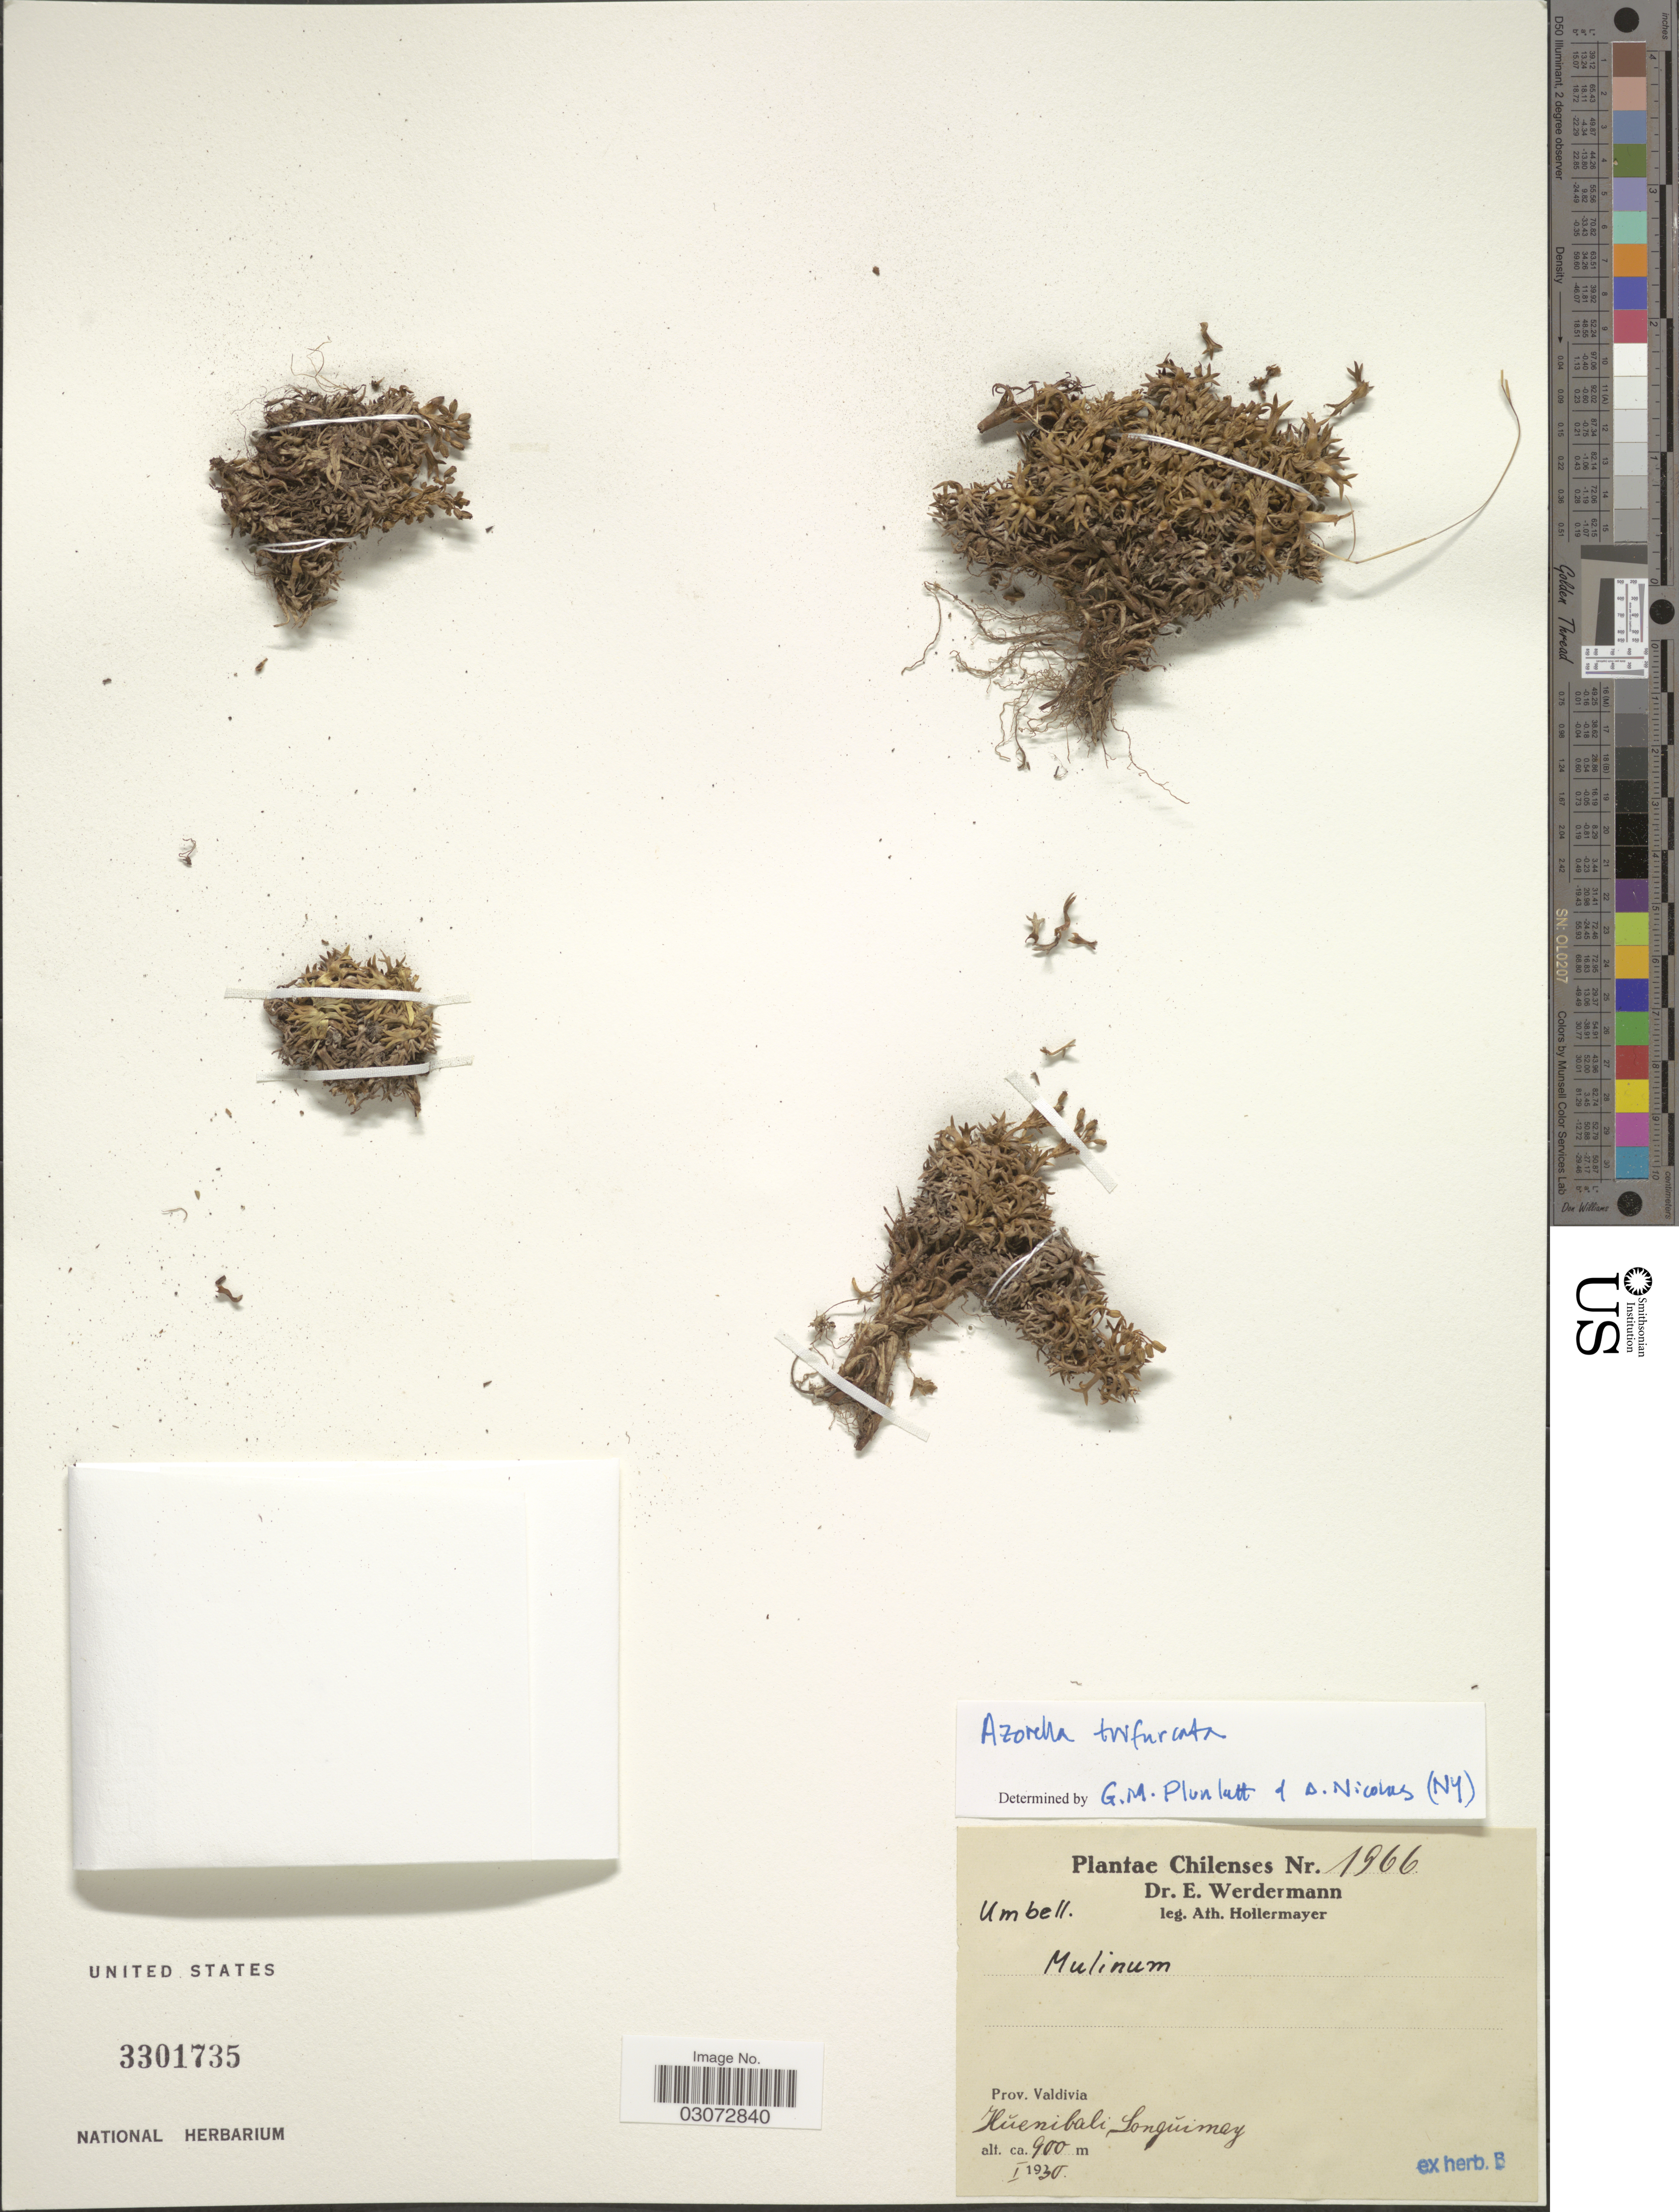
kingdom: Plantae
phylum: Tracheophyta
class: Magnoliopsida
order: Apiales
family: Apiaceae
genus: Azorella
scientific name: Azorella trifurcata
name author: (Gaertn.) Pers.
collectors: A. Hollermayer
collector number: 1966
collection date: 1930-01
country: Chile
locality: Prov. Valdivia. Húenibali Songúimay.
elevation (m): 900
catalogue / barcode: US 3301735